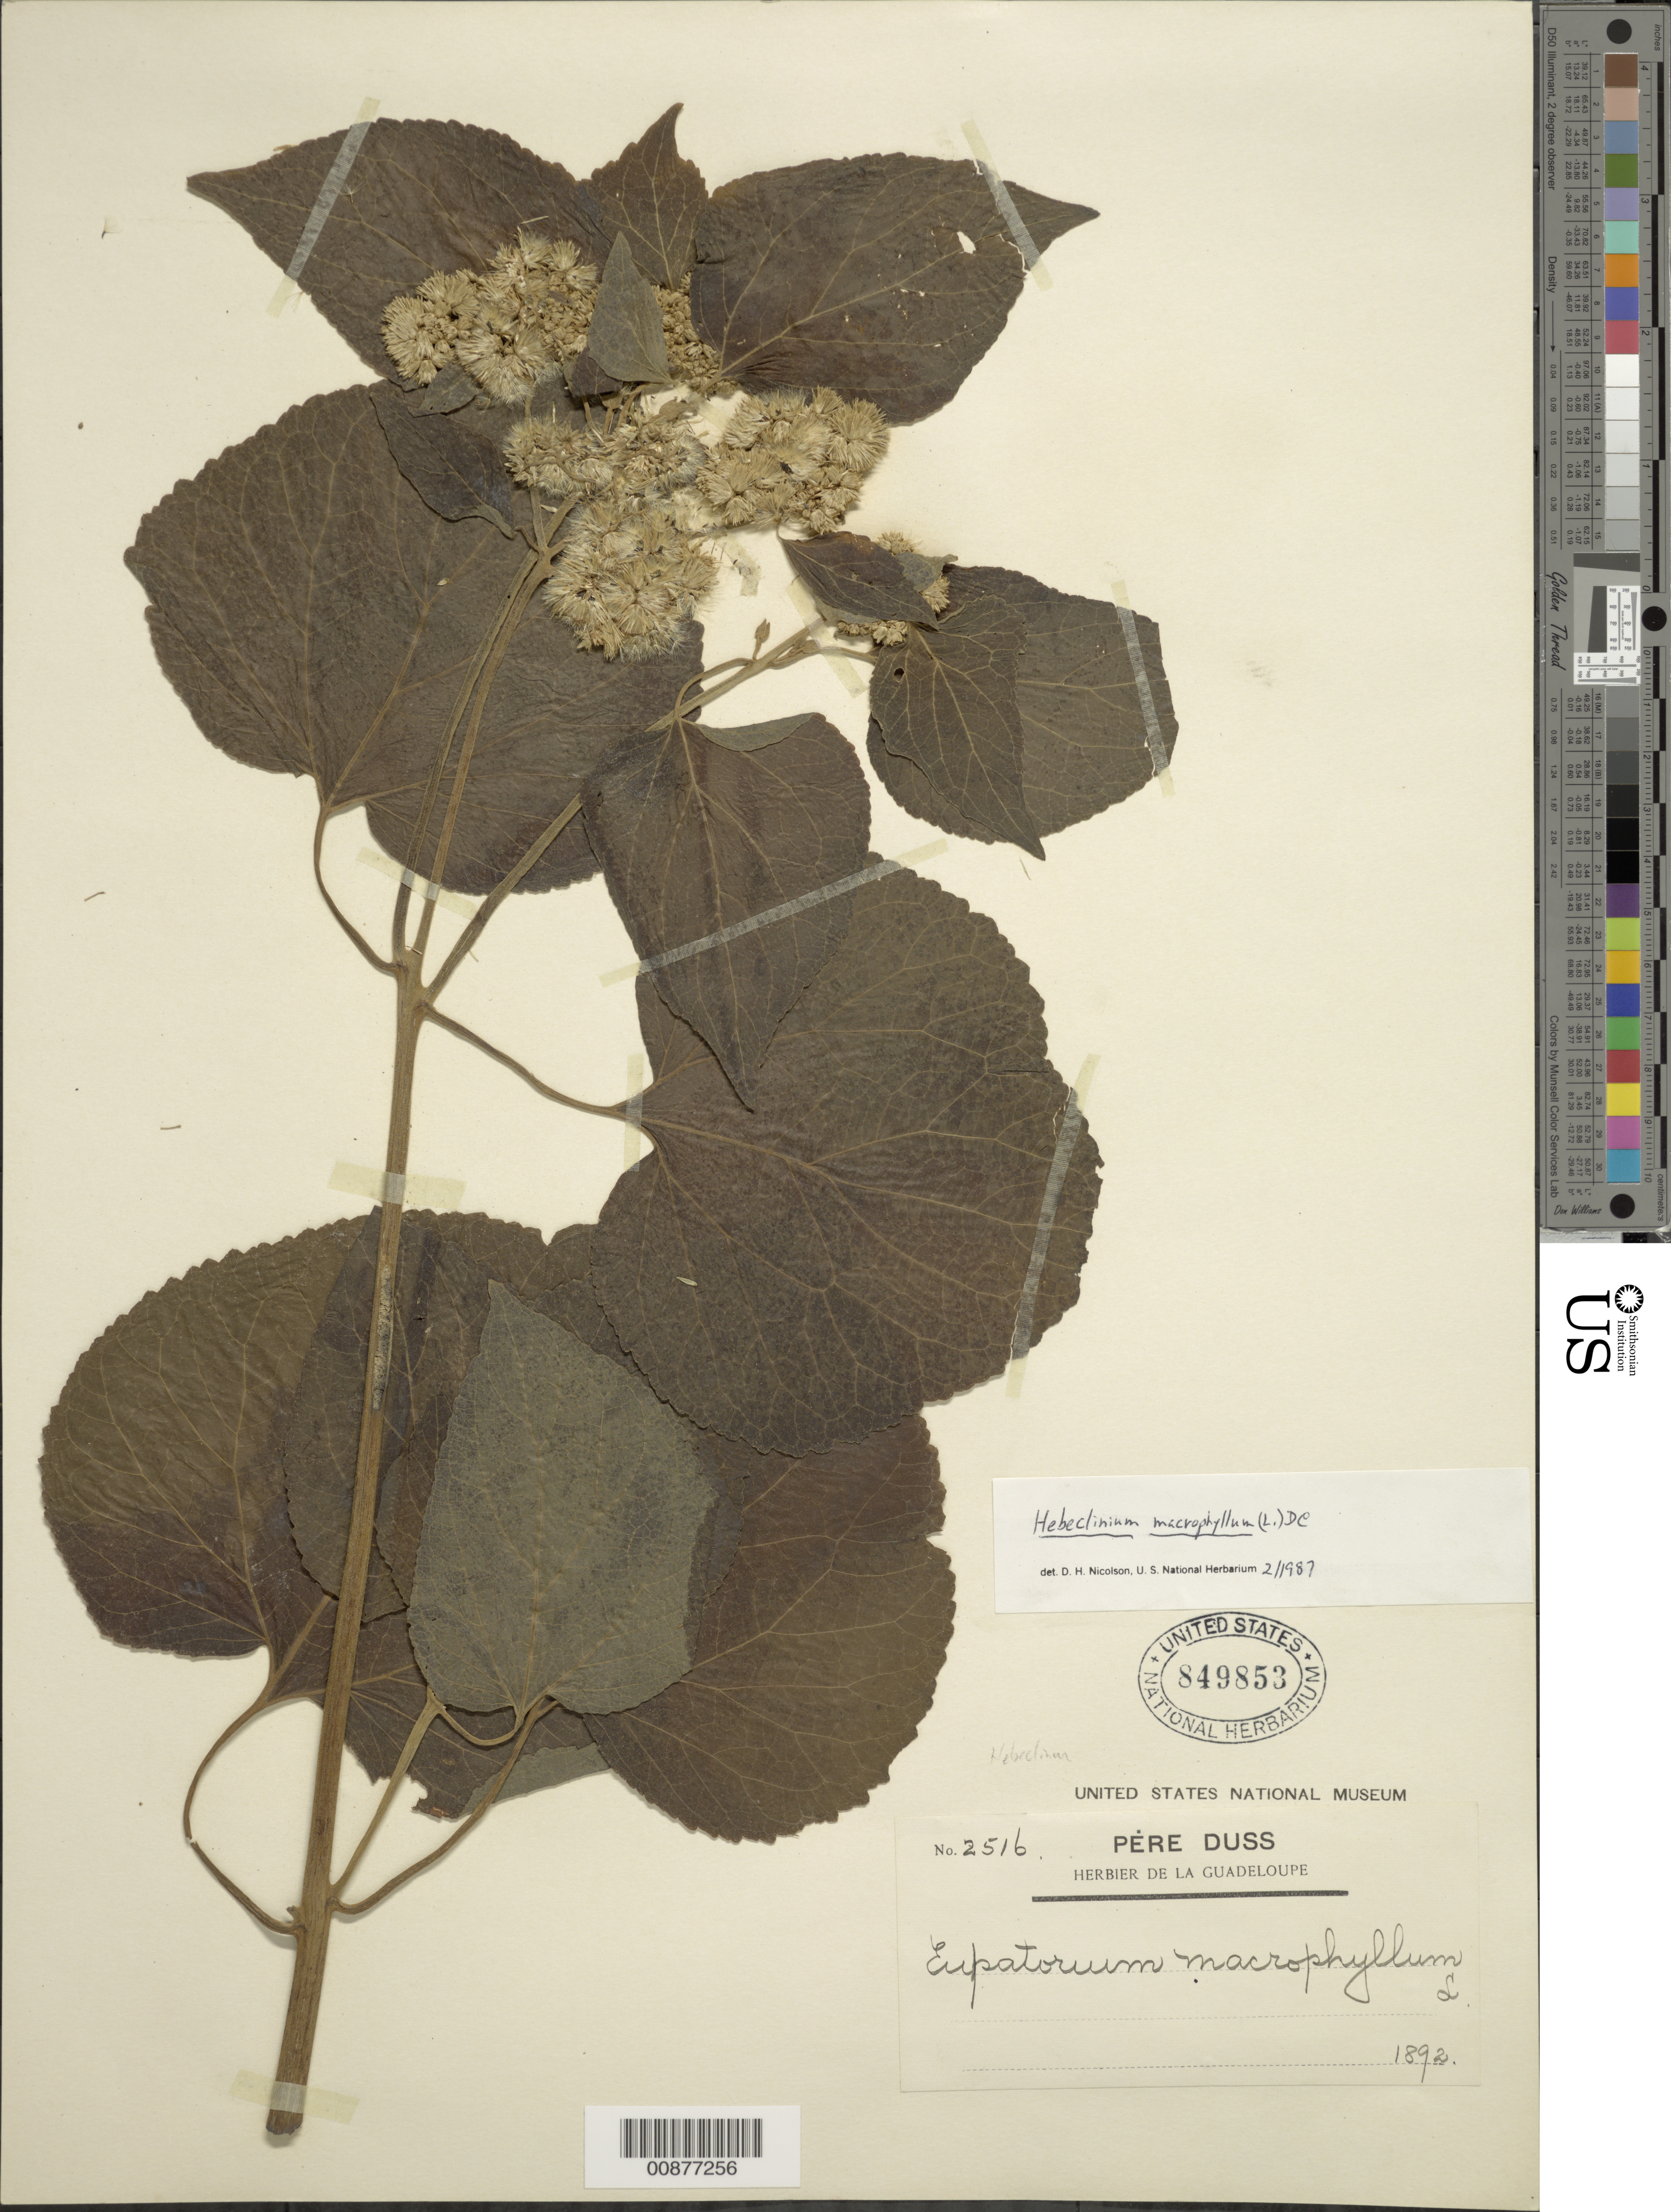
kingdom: Plantae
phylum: Tracheophyta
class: Magnoliopsida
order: Asterales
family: Asteraceae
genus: Hebeclinium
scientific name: Hebeclinium macrophyllum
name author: (L.) DC.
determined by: Nicolson, Dan H.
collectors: Père Duss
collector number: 2516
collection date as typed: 1892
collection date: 1892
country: Guadeloupe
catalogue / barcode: US 849853